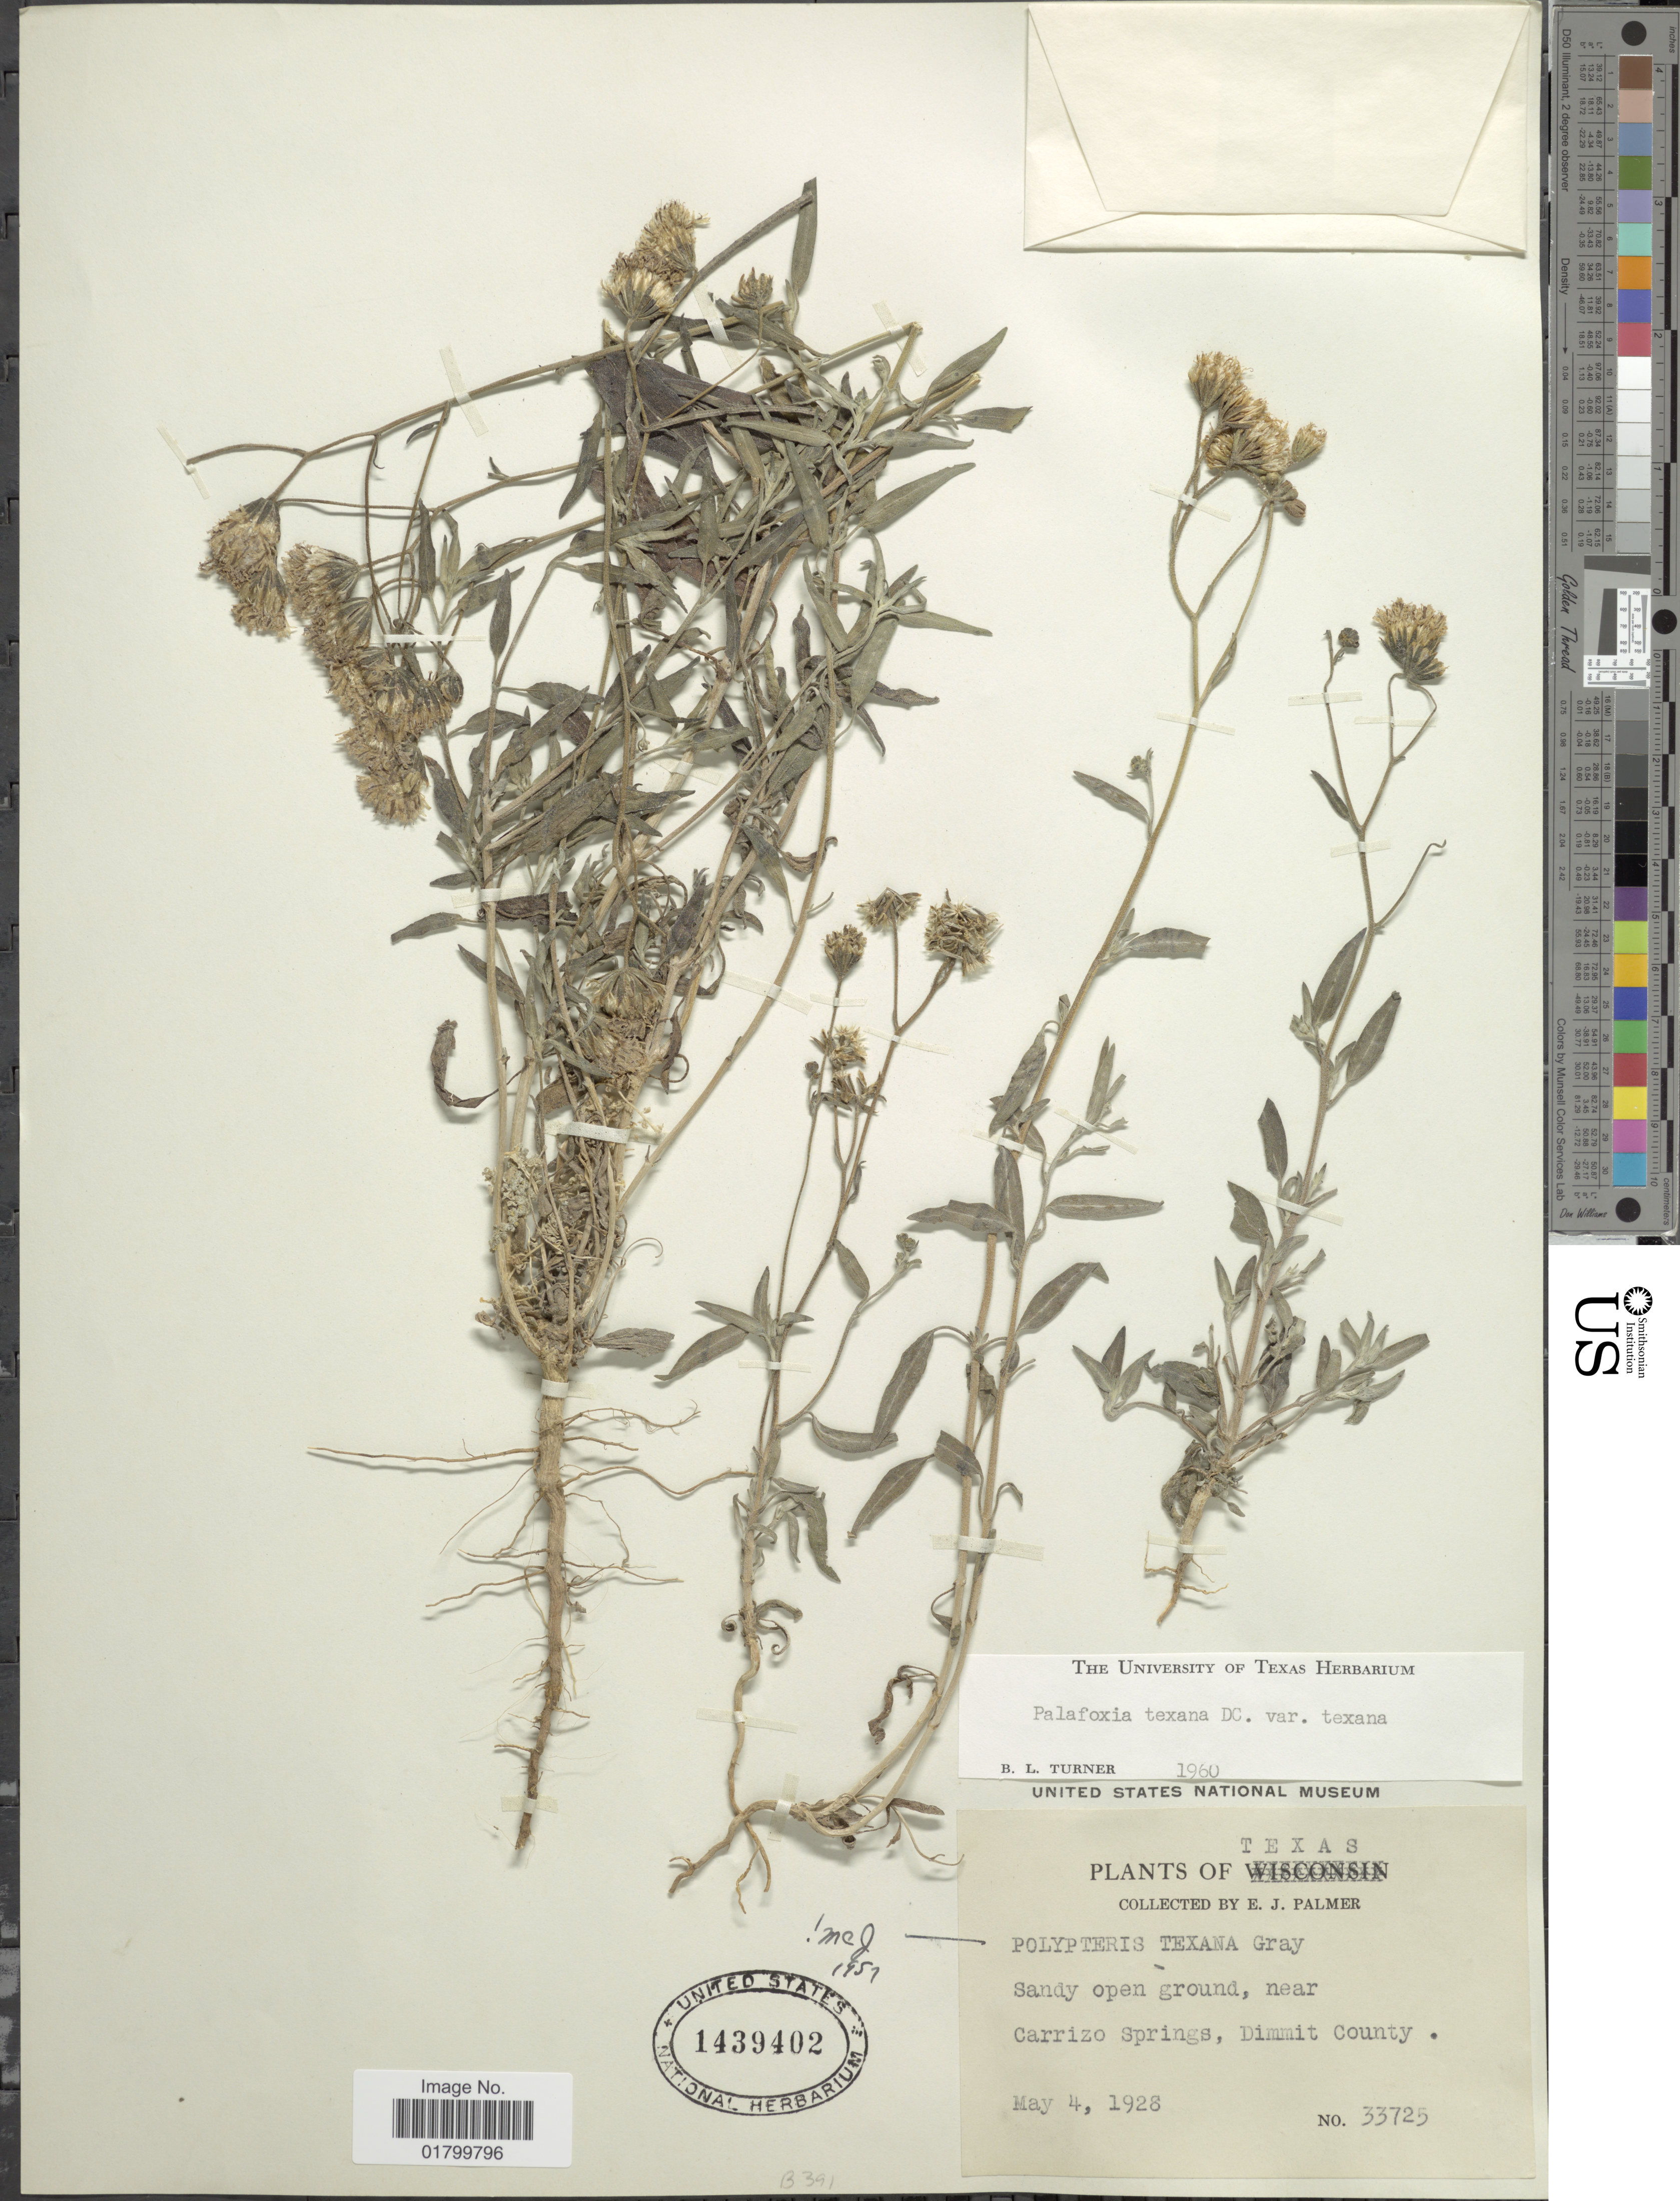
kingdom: Plantae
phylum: Tracheophyta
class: Magnoliopsida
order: Asterales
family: Asteraceae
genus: Palafoxia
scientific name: Palafoxia texana var. texana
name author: DC.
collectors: E. J. Palmer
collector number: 33725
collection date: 1928-05-04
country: United States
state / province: Texas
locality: Near Carrizo Springs, Dimmit County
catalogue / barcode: US 1439402